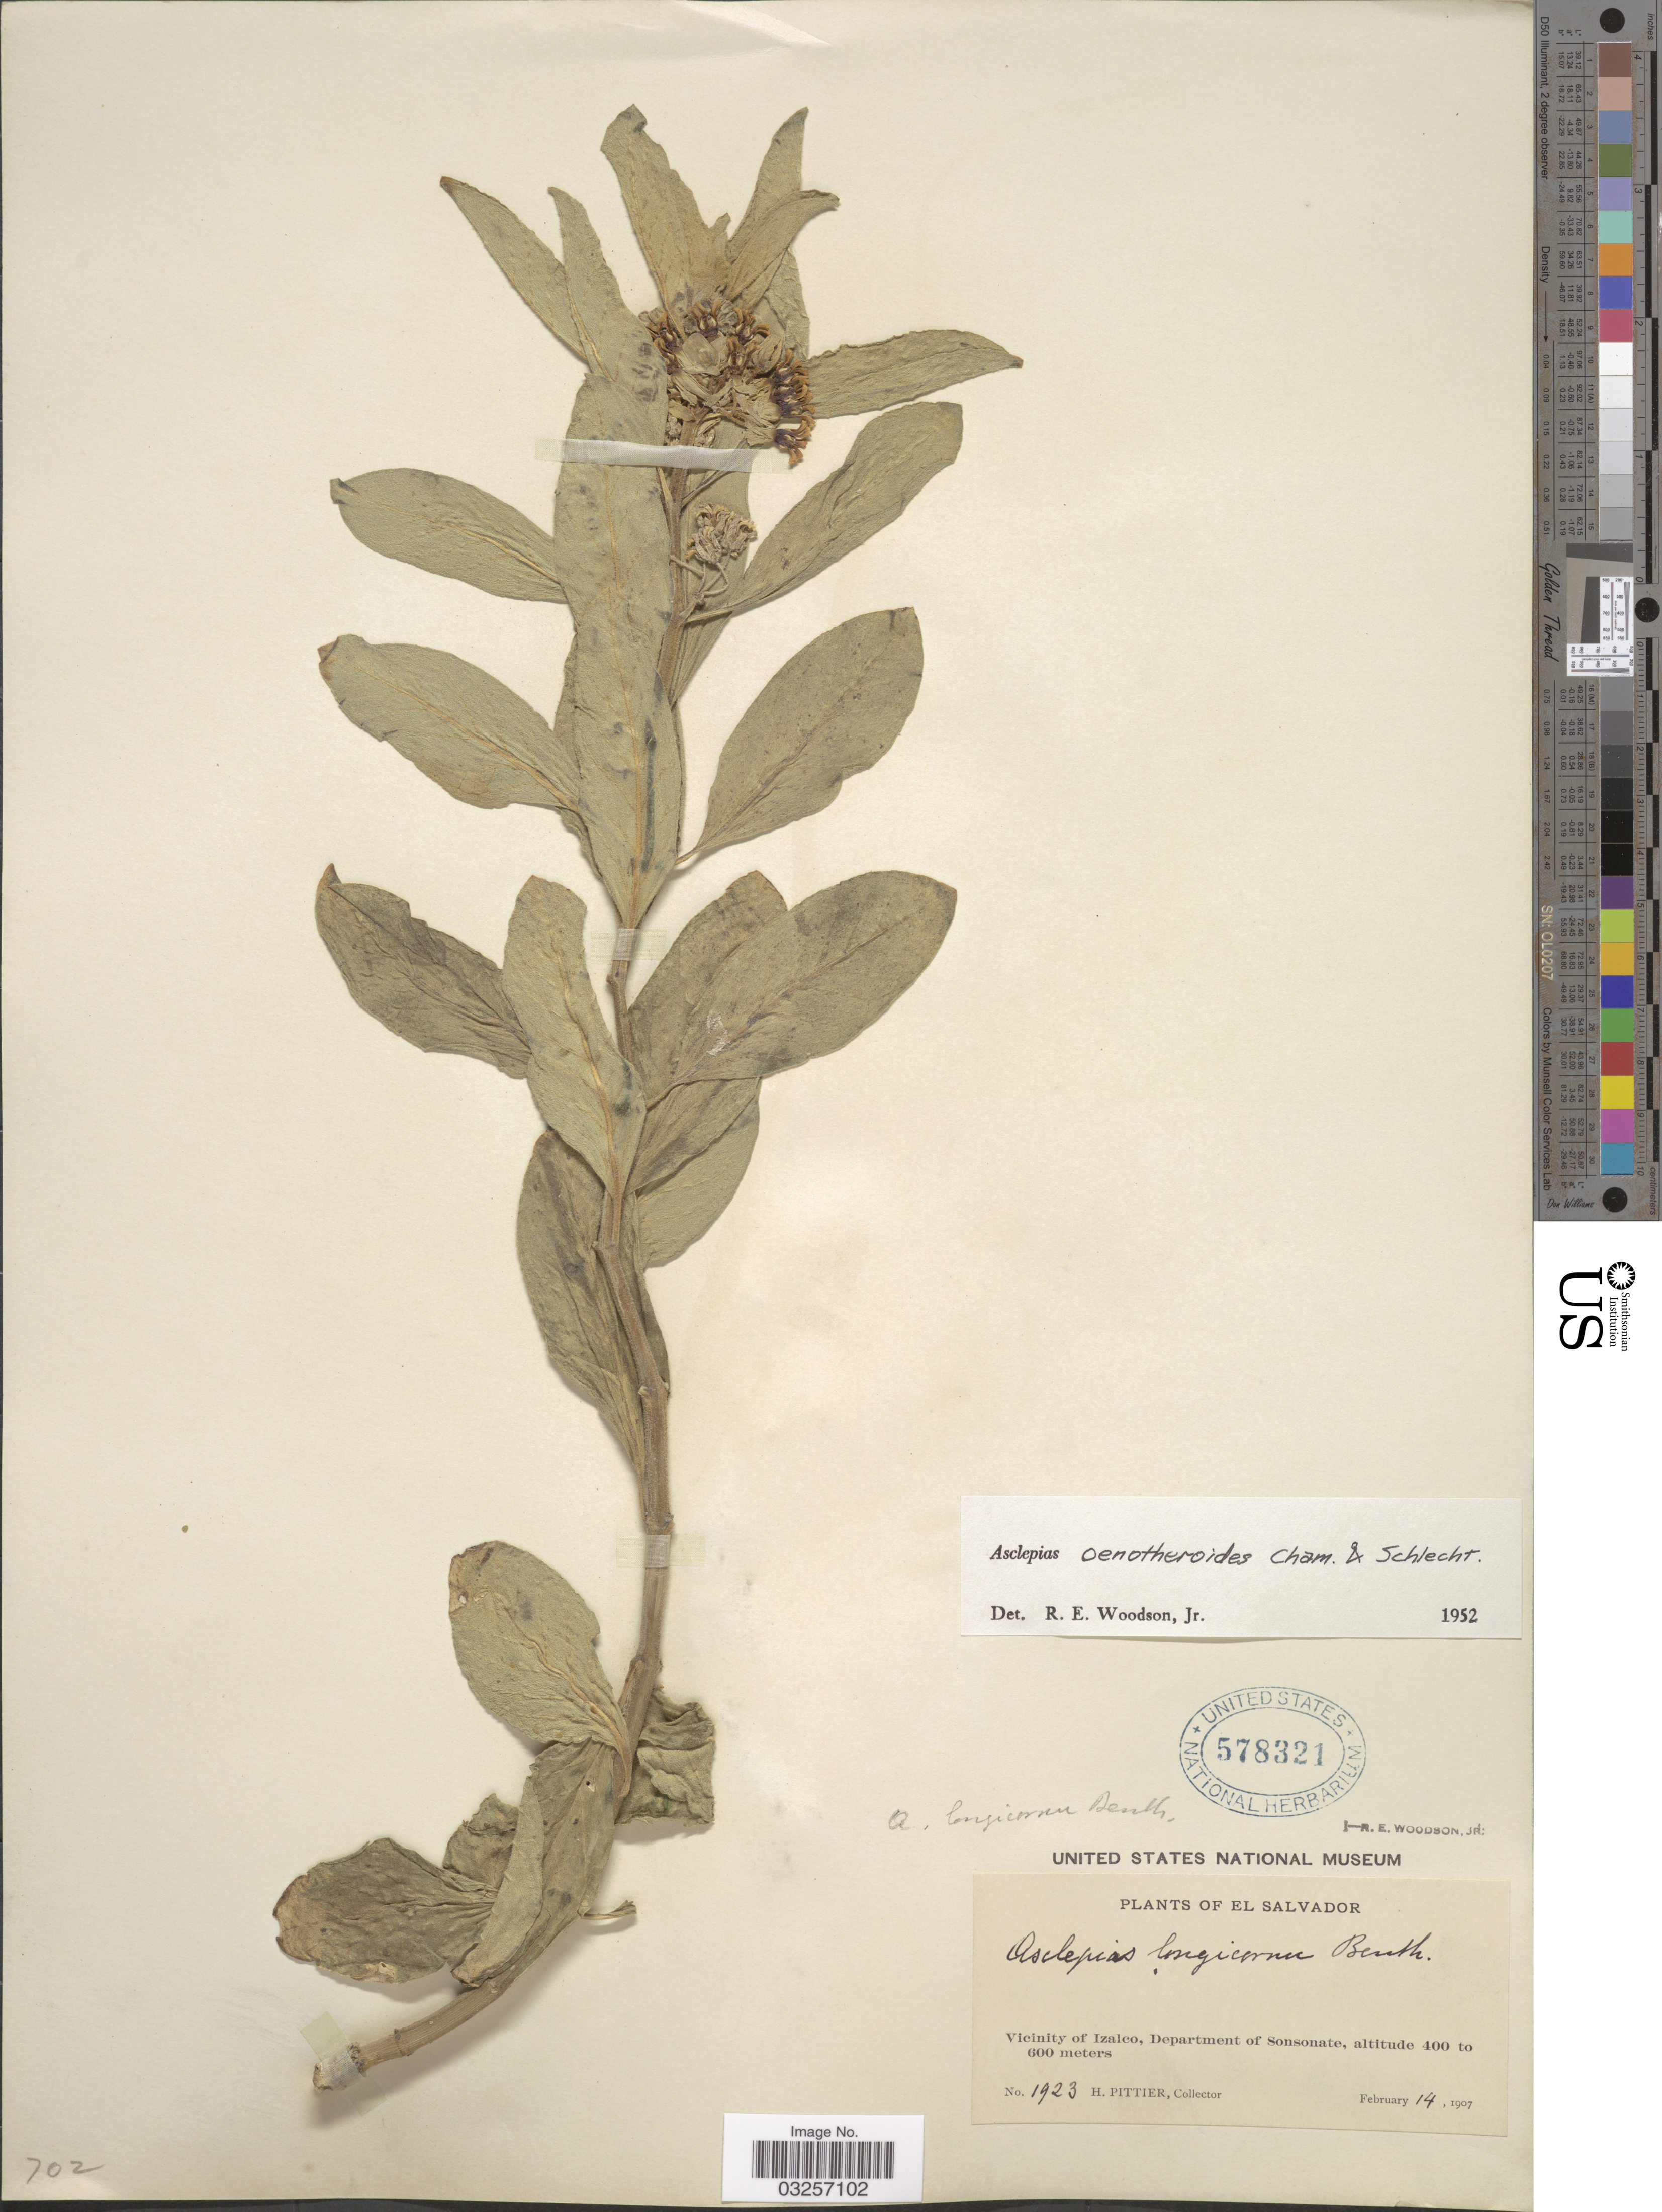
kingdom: Plantae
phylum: Tracheophyta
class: Magnoliopsida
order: Gentianales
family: Apocynaceae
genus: Asclepias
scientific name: Asclepias oenotheroides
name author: Schltdl. & Cham.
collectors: H. F. Pittier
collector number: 1923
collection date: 1907-02-14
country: El Salvador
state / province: Sonsonate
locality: Vicinity of Izalco, Department of Sonsonate.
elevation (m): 400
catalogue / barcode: US 578321